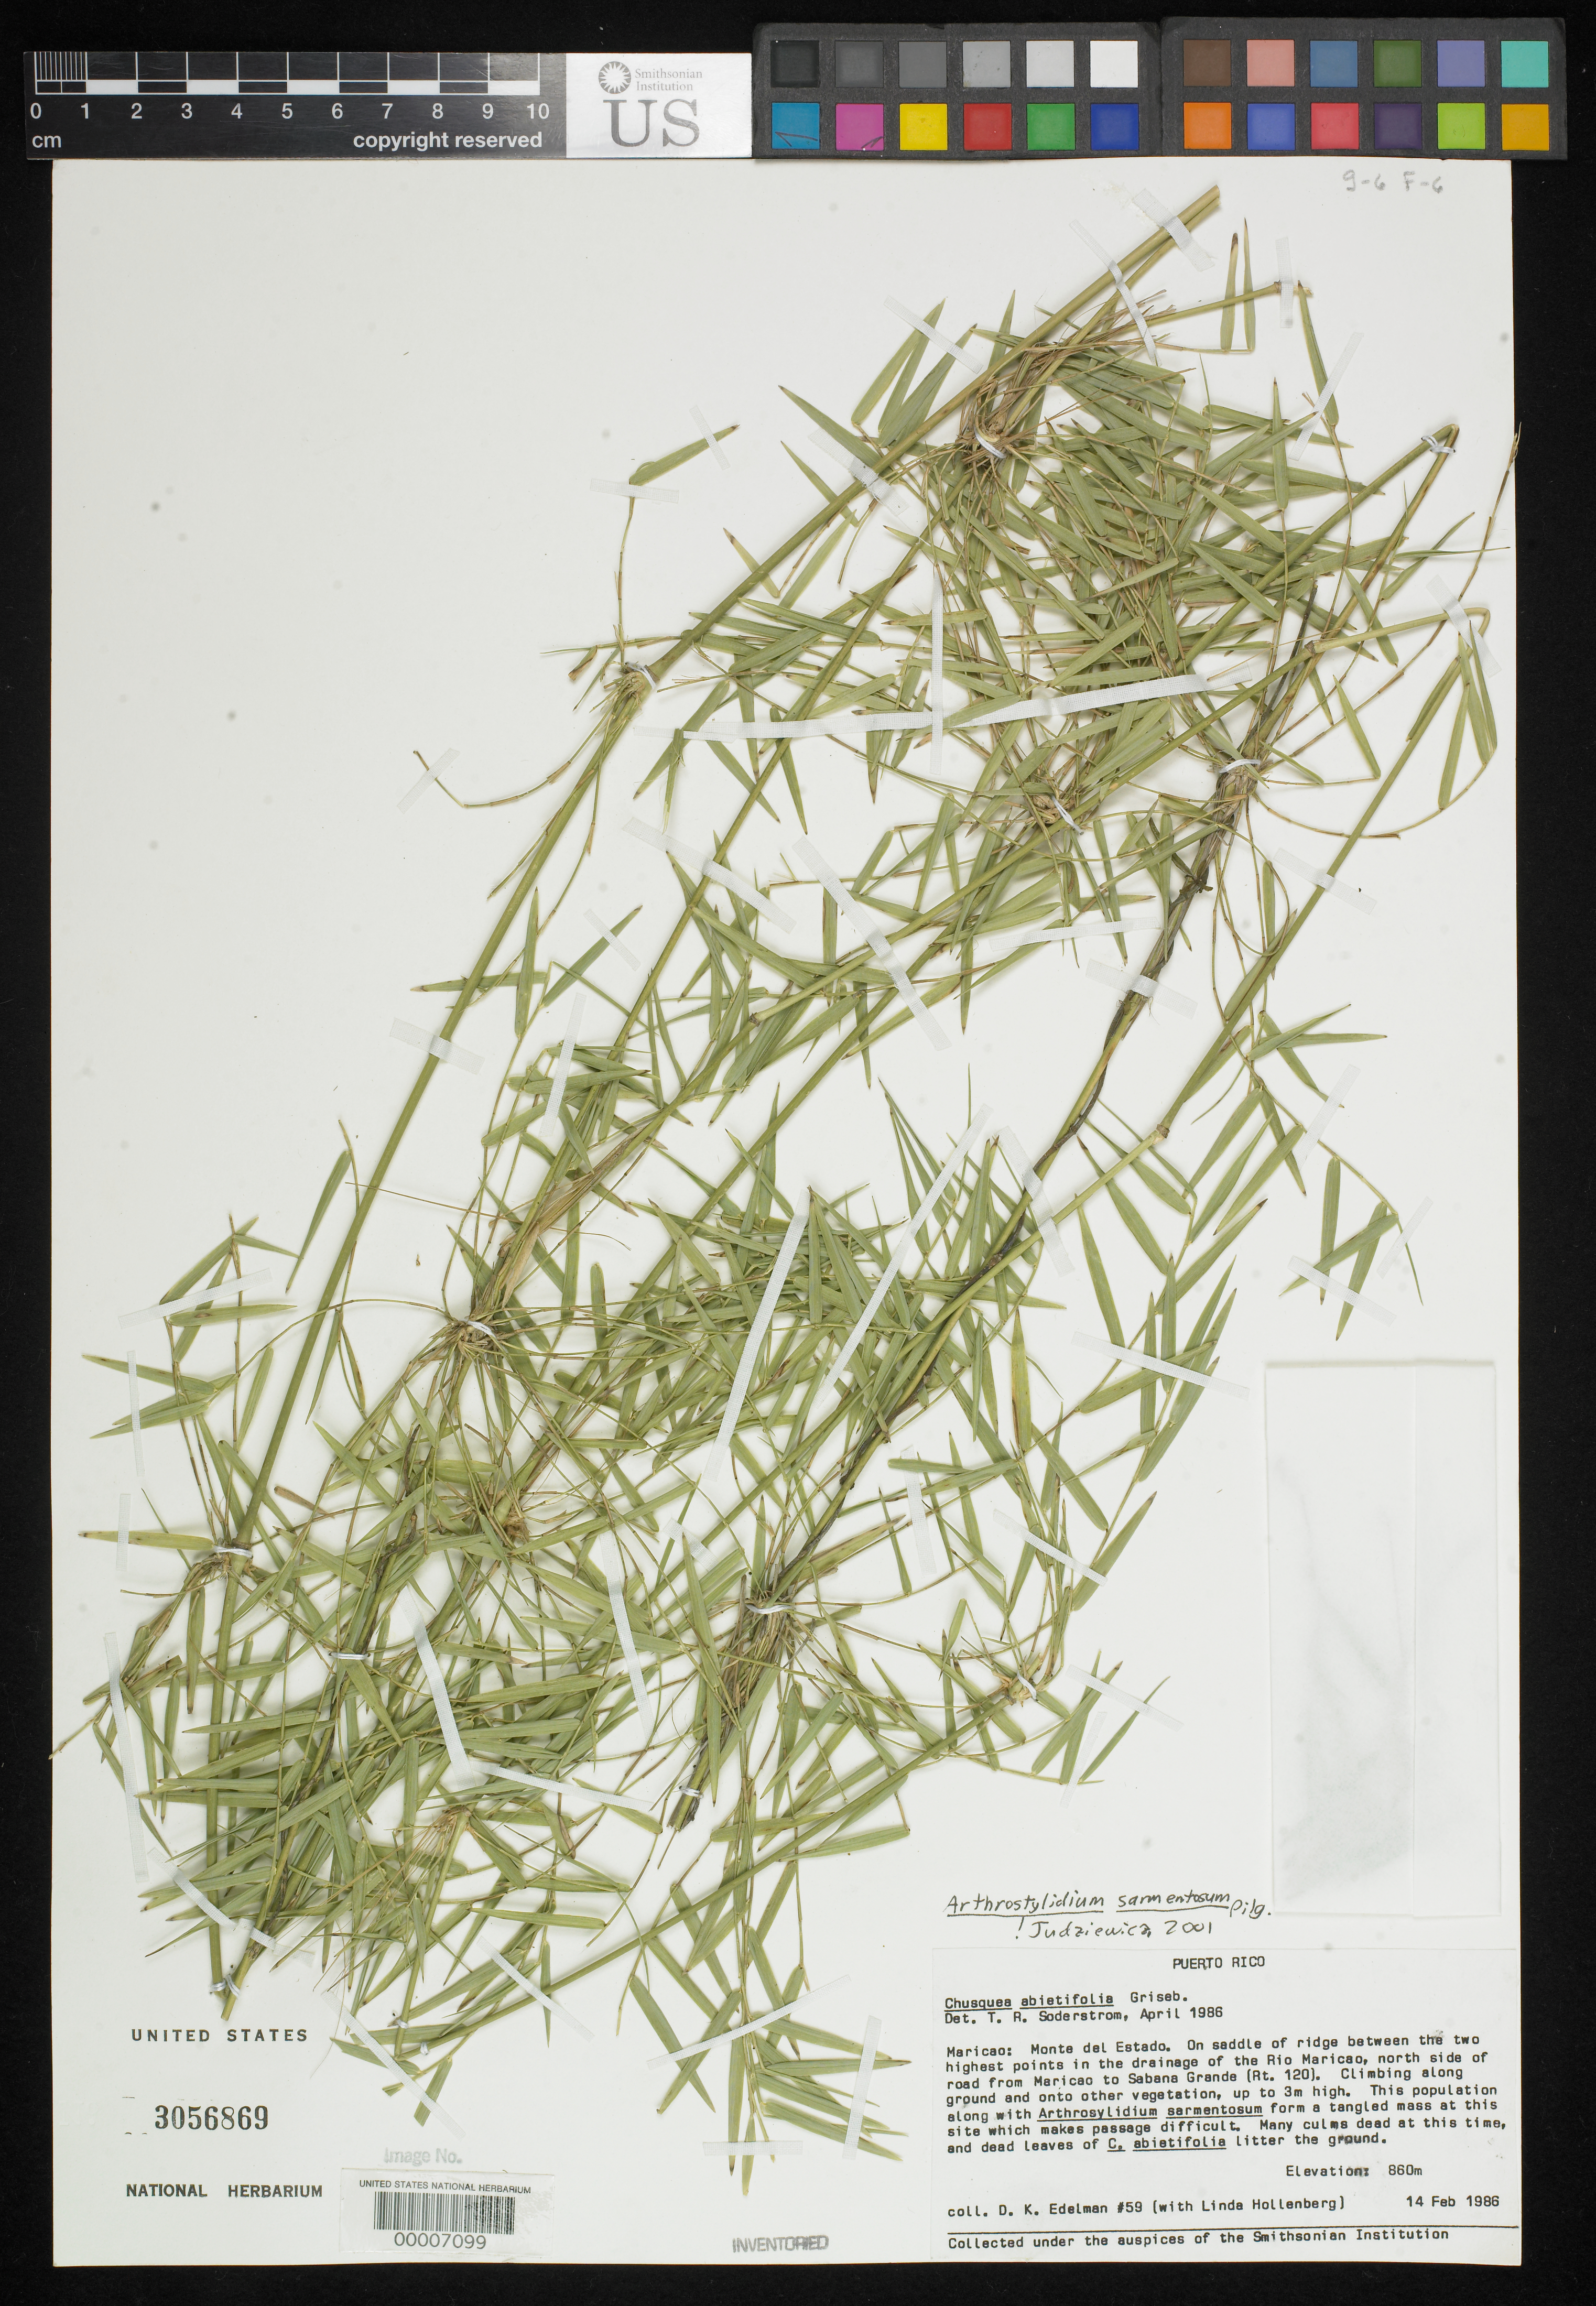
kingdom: Plantae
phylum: Tracheophyta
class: Liliopsida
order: Poales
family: Poaceae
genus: Arthrostylidium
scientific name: Arthrostylidium sarmentosum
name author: Pilg. in Urb.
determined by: Judziewicz, E. J.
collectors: D. Edelman & L. Hollenberg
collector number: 59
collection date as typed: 14 Feb 1986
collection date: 1986-02-14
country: Puerto Rico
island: Greater Antilles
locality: Maricao, monte del estado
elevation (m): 860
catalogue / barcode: US 3056869